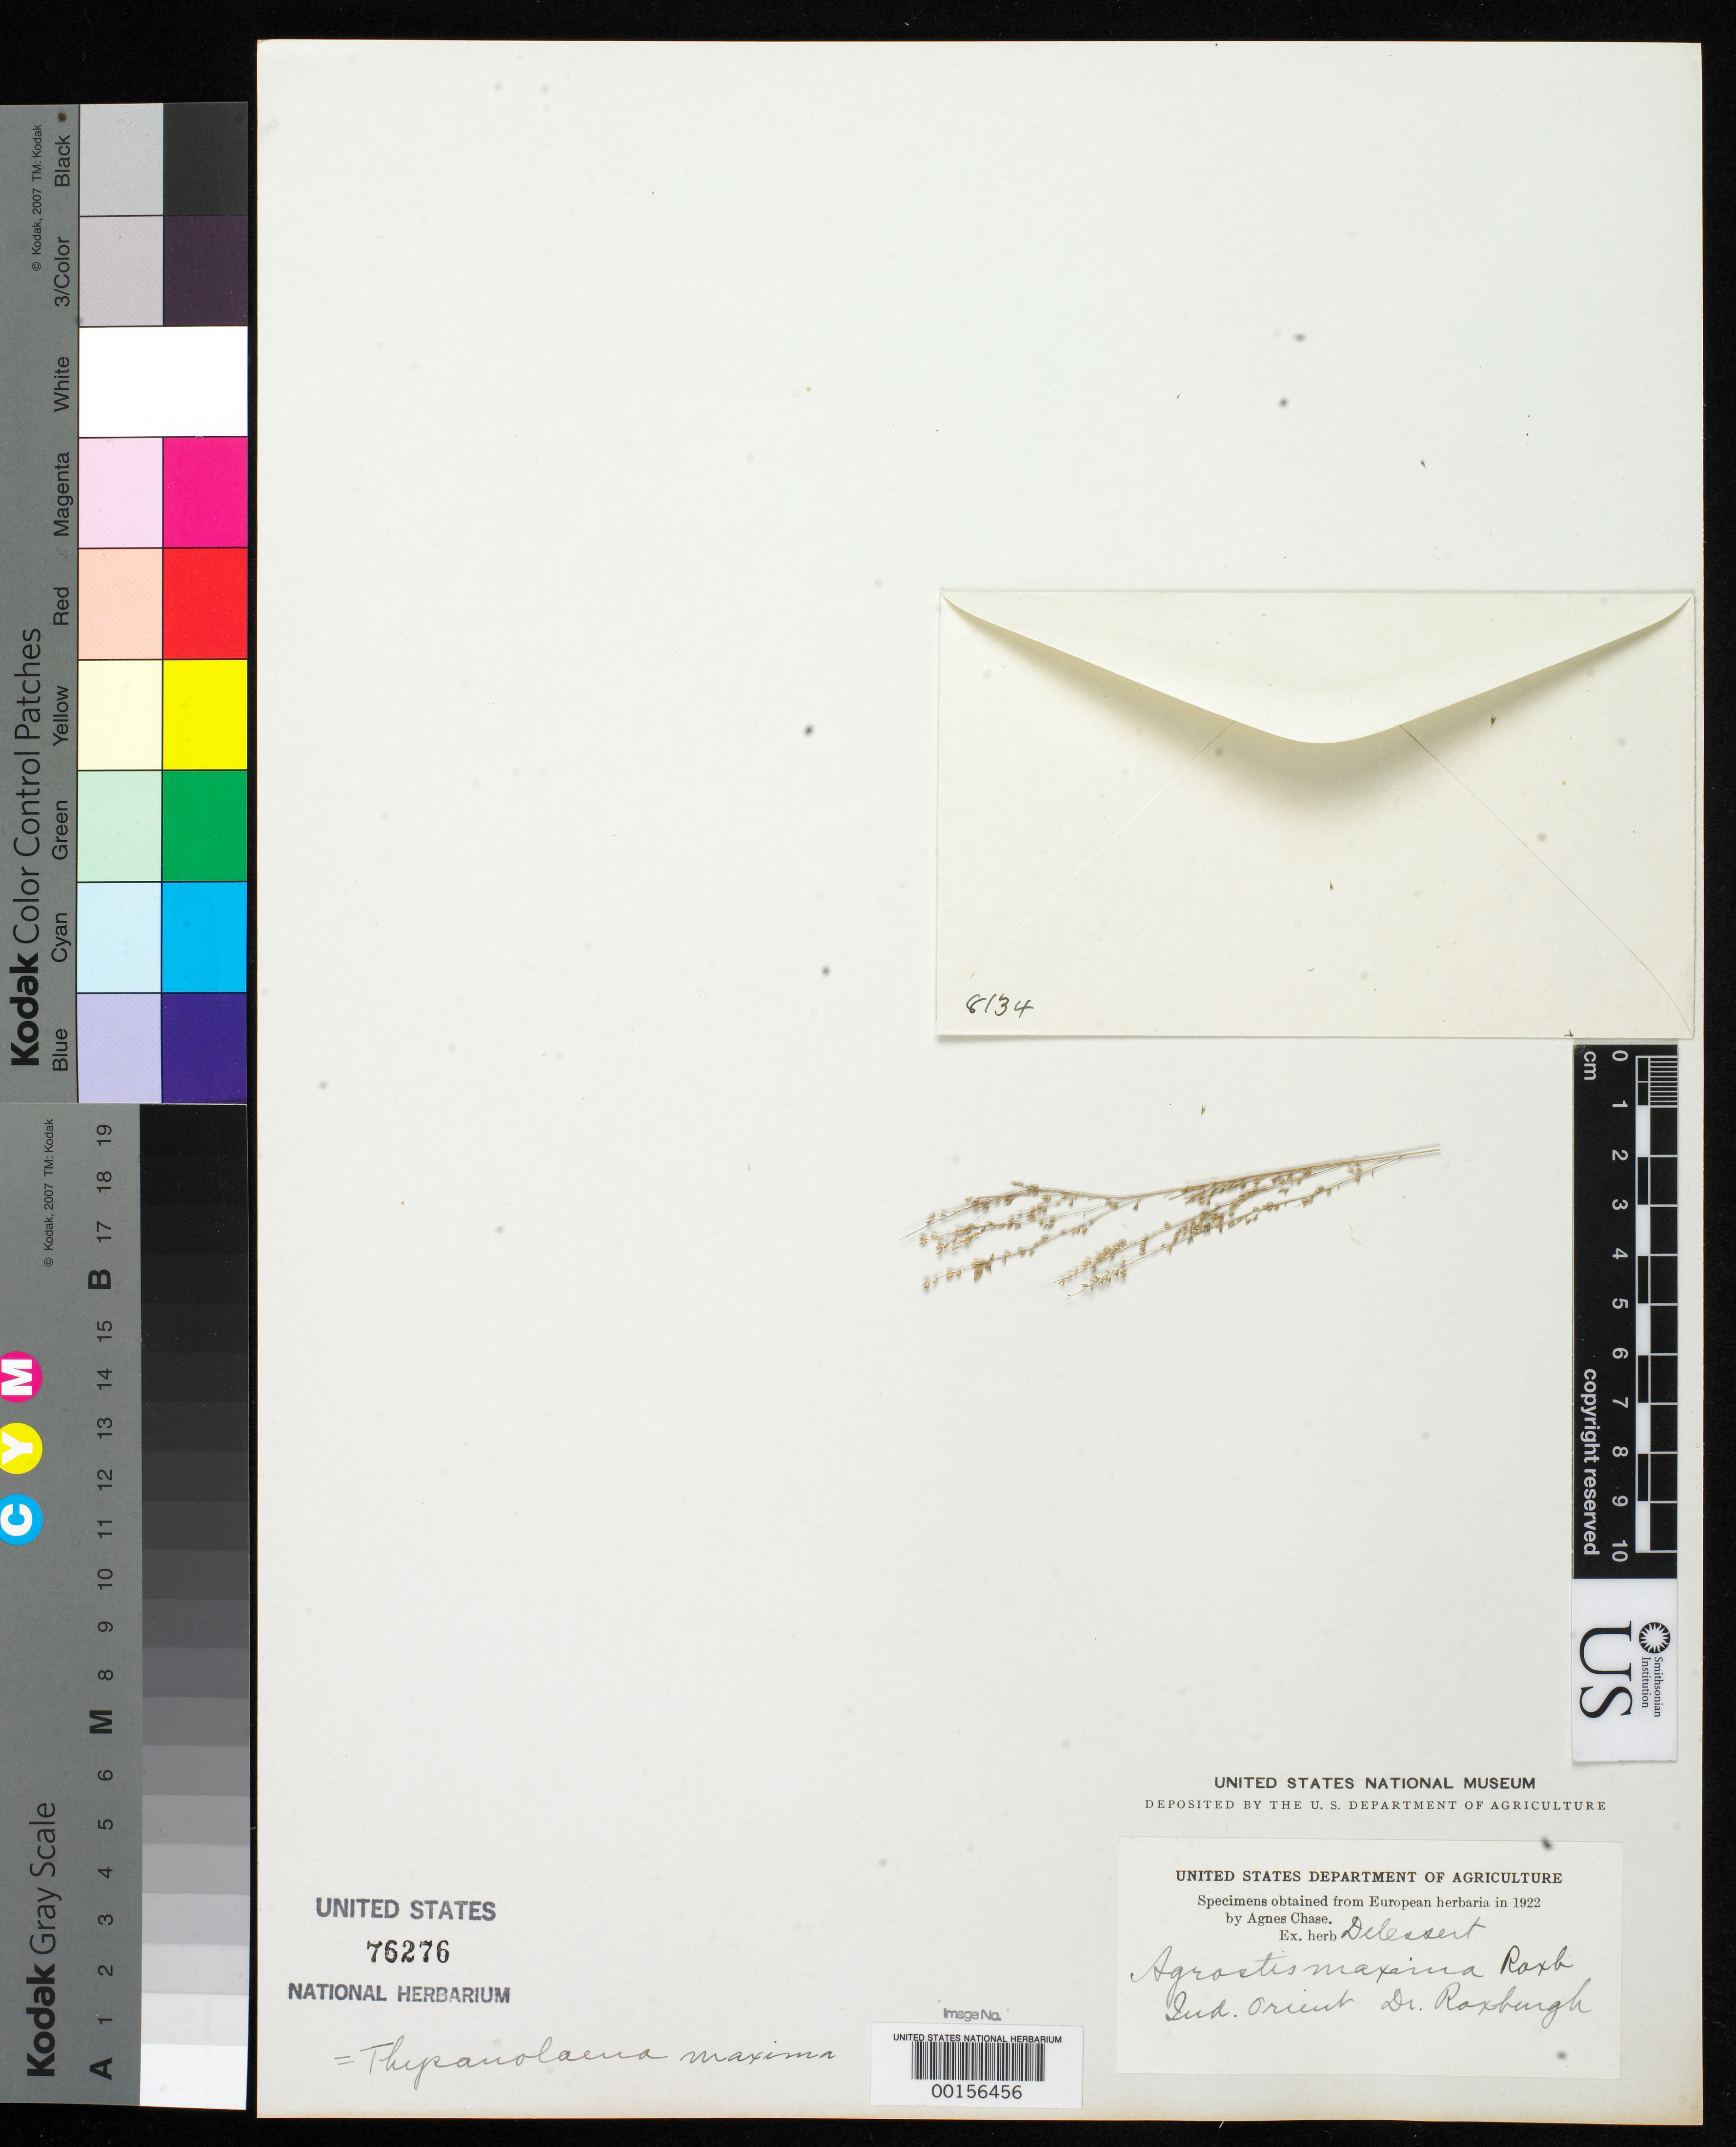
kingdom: Plantae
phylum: Tracheophyta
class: Liliopsida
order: Poales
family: Poaceae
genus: Agrostis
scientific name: Agrostis maxima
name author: Roxb.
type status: Type Fragment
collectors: W. Roxburgh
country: India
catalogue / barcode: US 76276